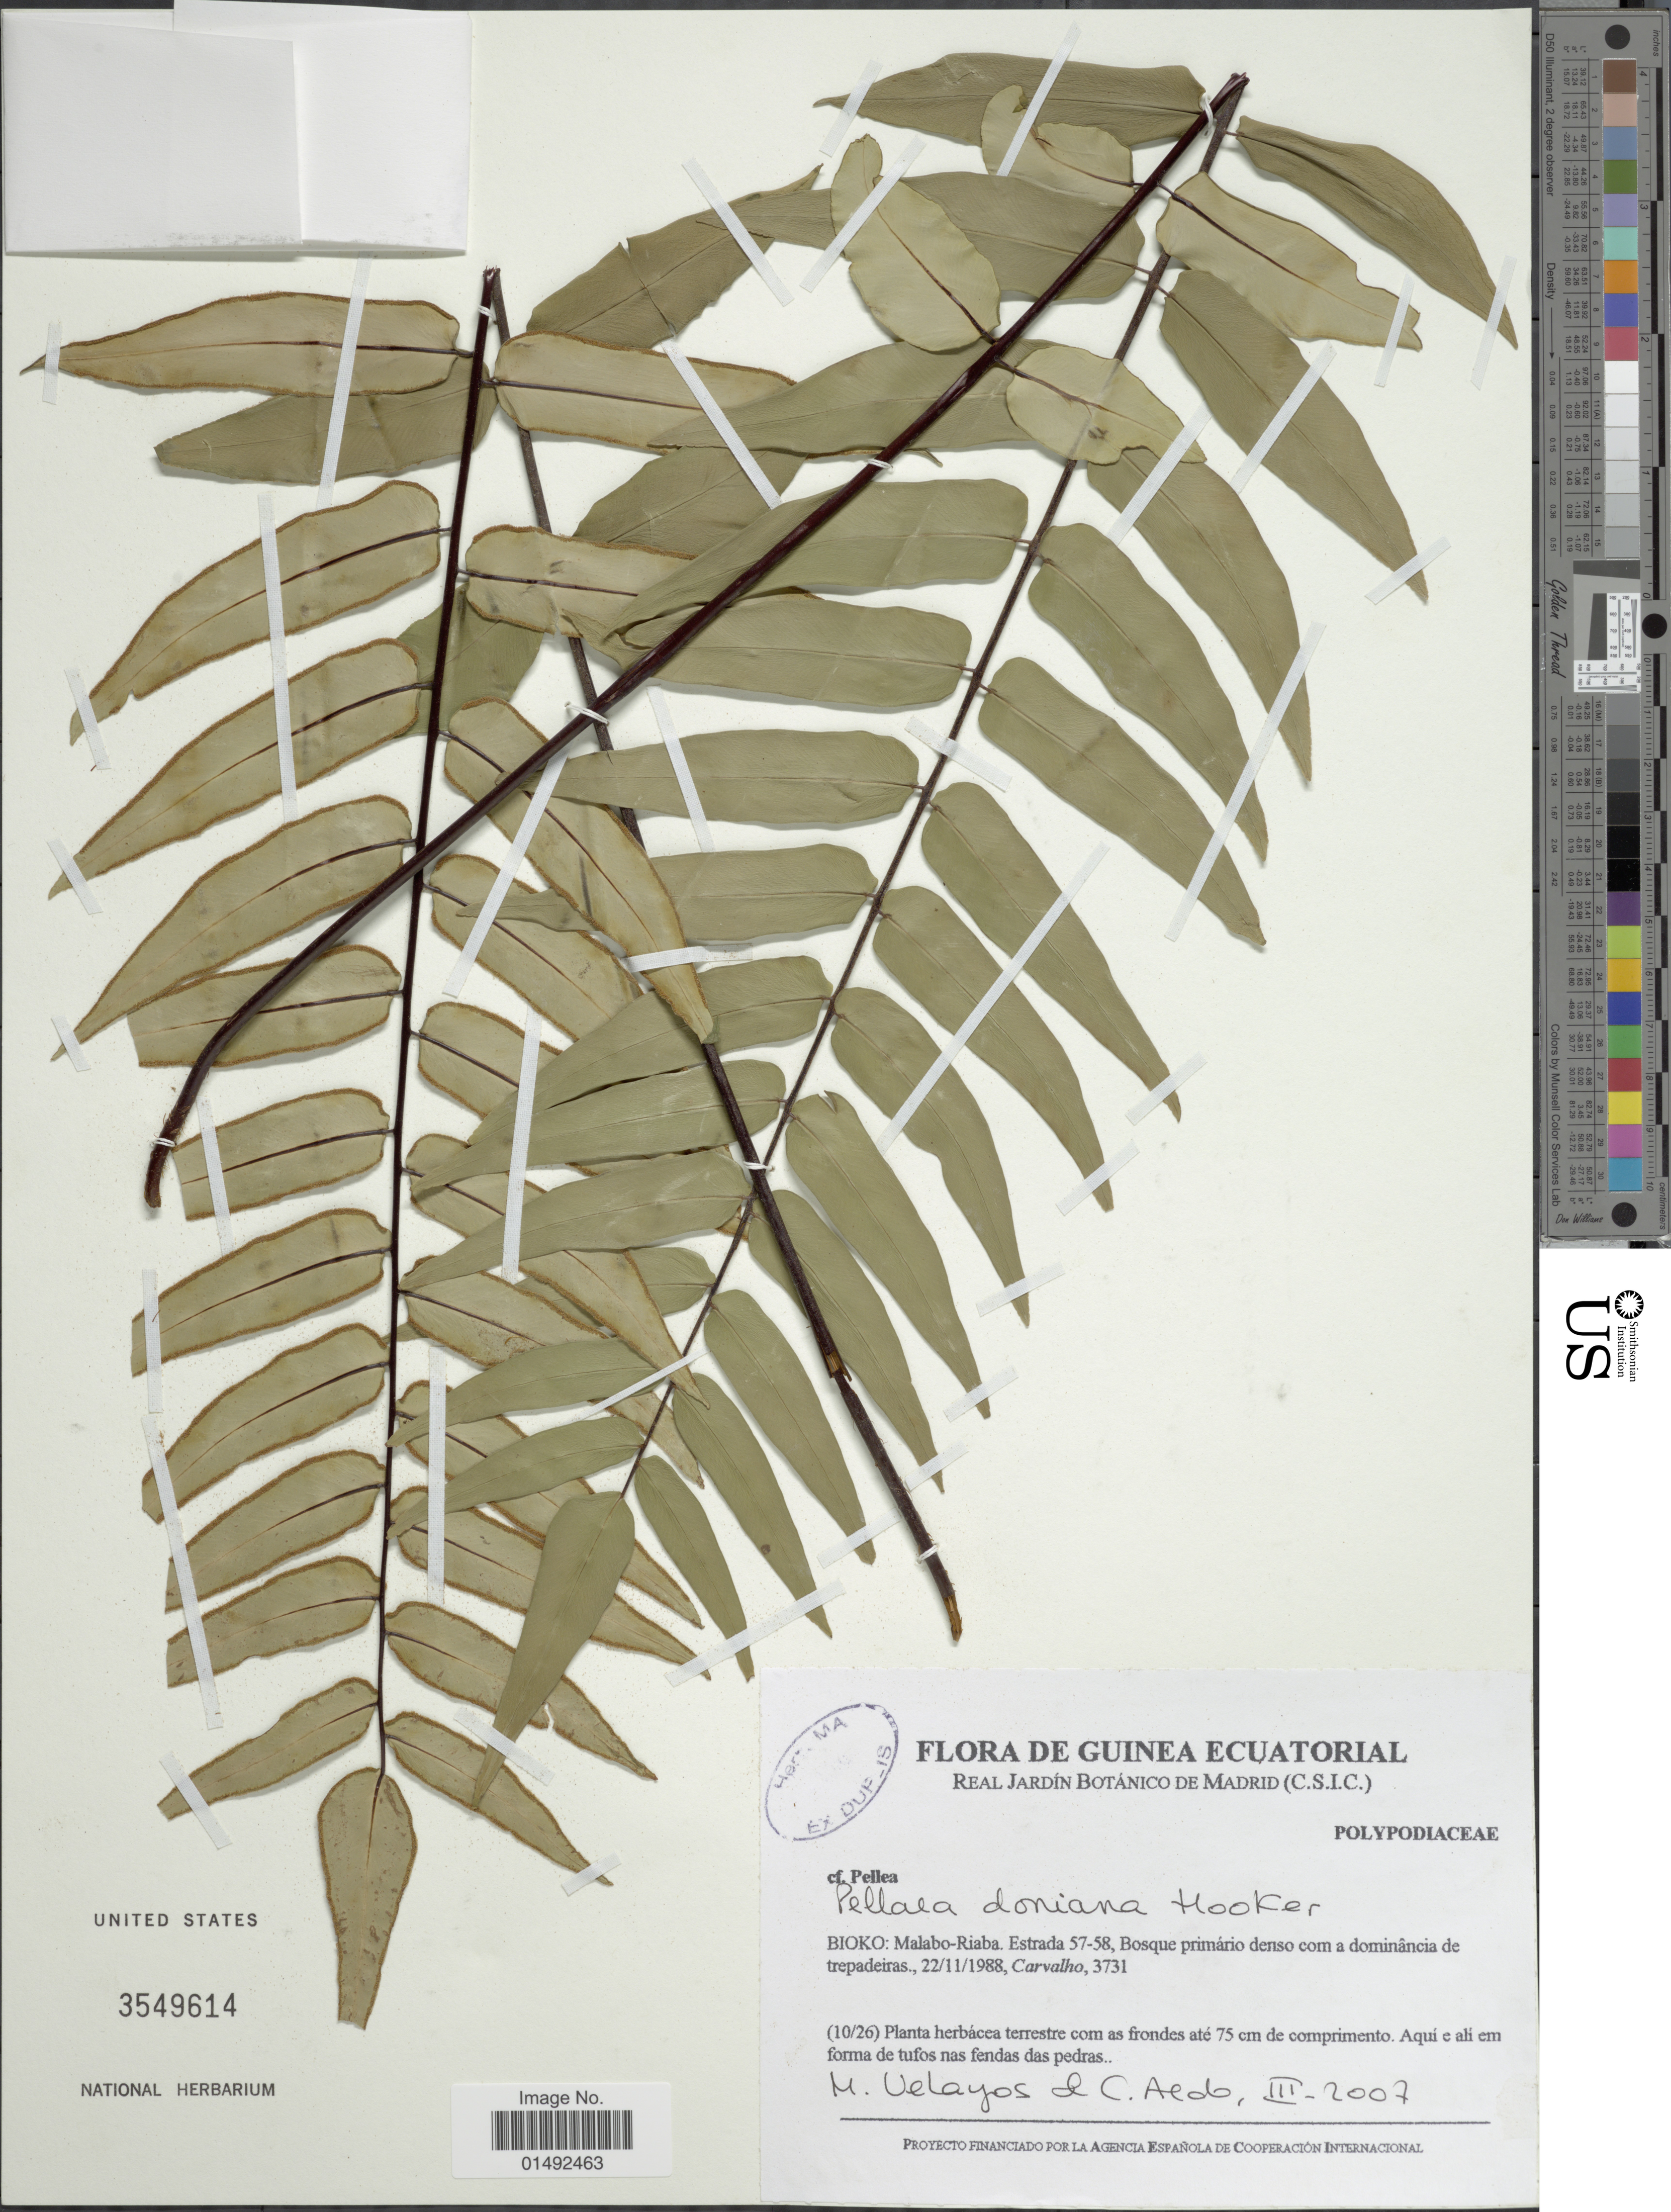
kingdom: Plantae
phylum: Tracheophyta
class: Polypodiopsida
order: Polypodiales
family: Pteridaceae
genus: Pellaea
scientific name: Pellaea doniana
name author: Hook.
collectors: Carvalho, --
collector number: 3731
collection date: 1988-11-22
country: Equatorial Guinea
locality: Bioko: Malobo-Riaba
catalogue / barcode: US 3549614